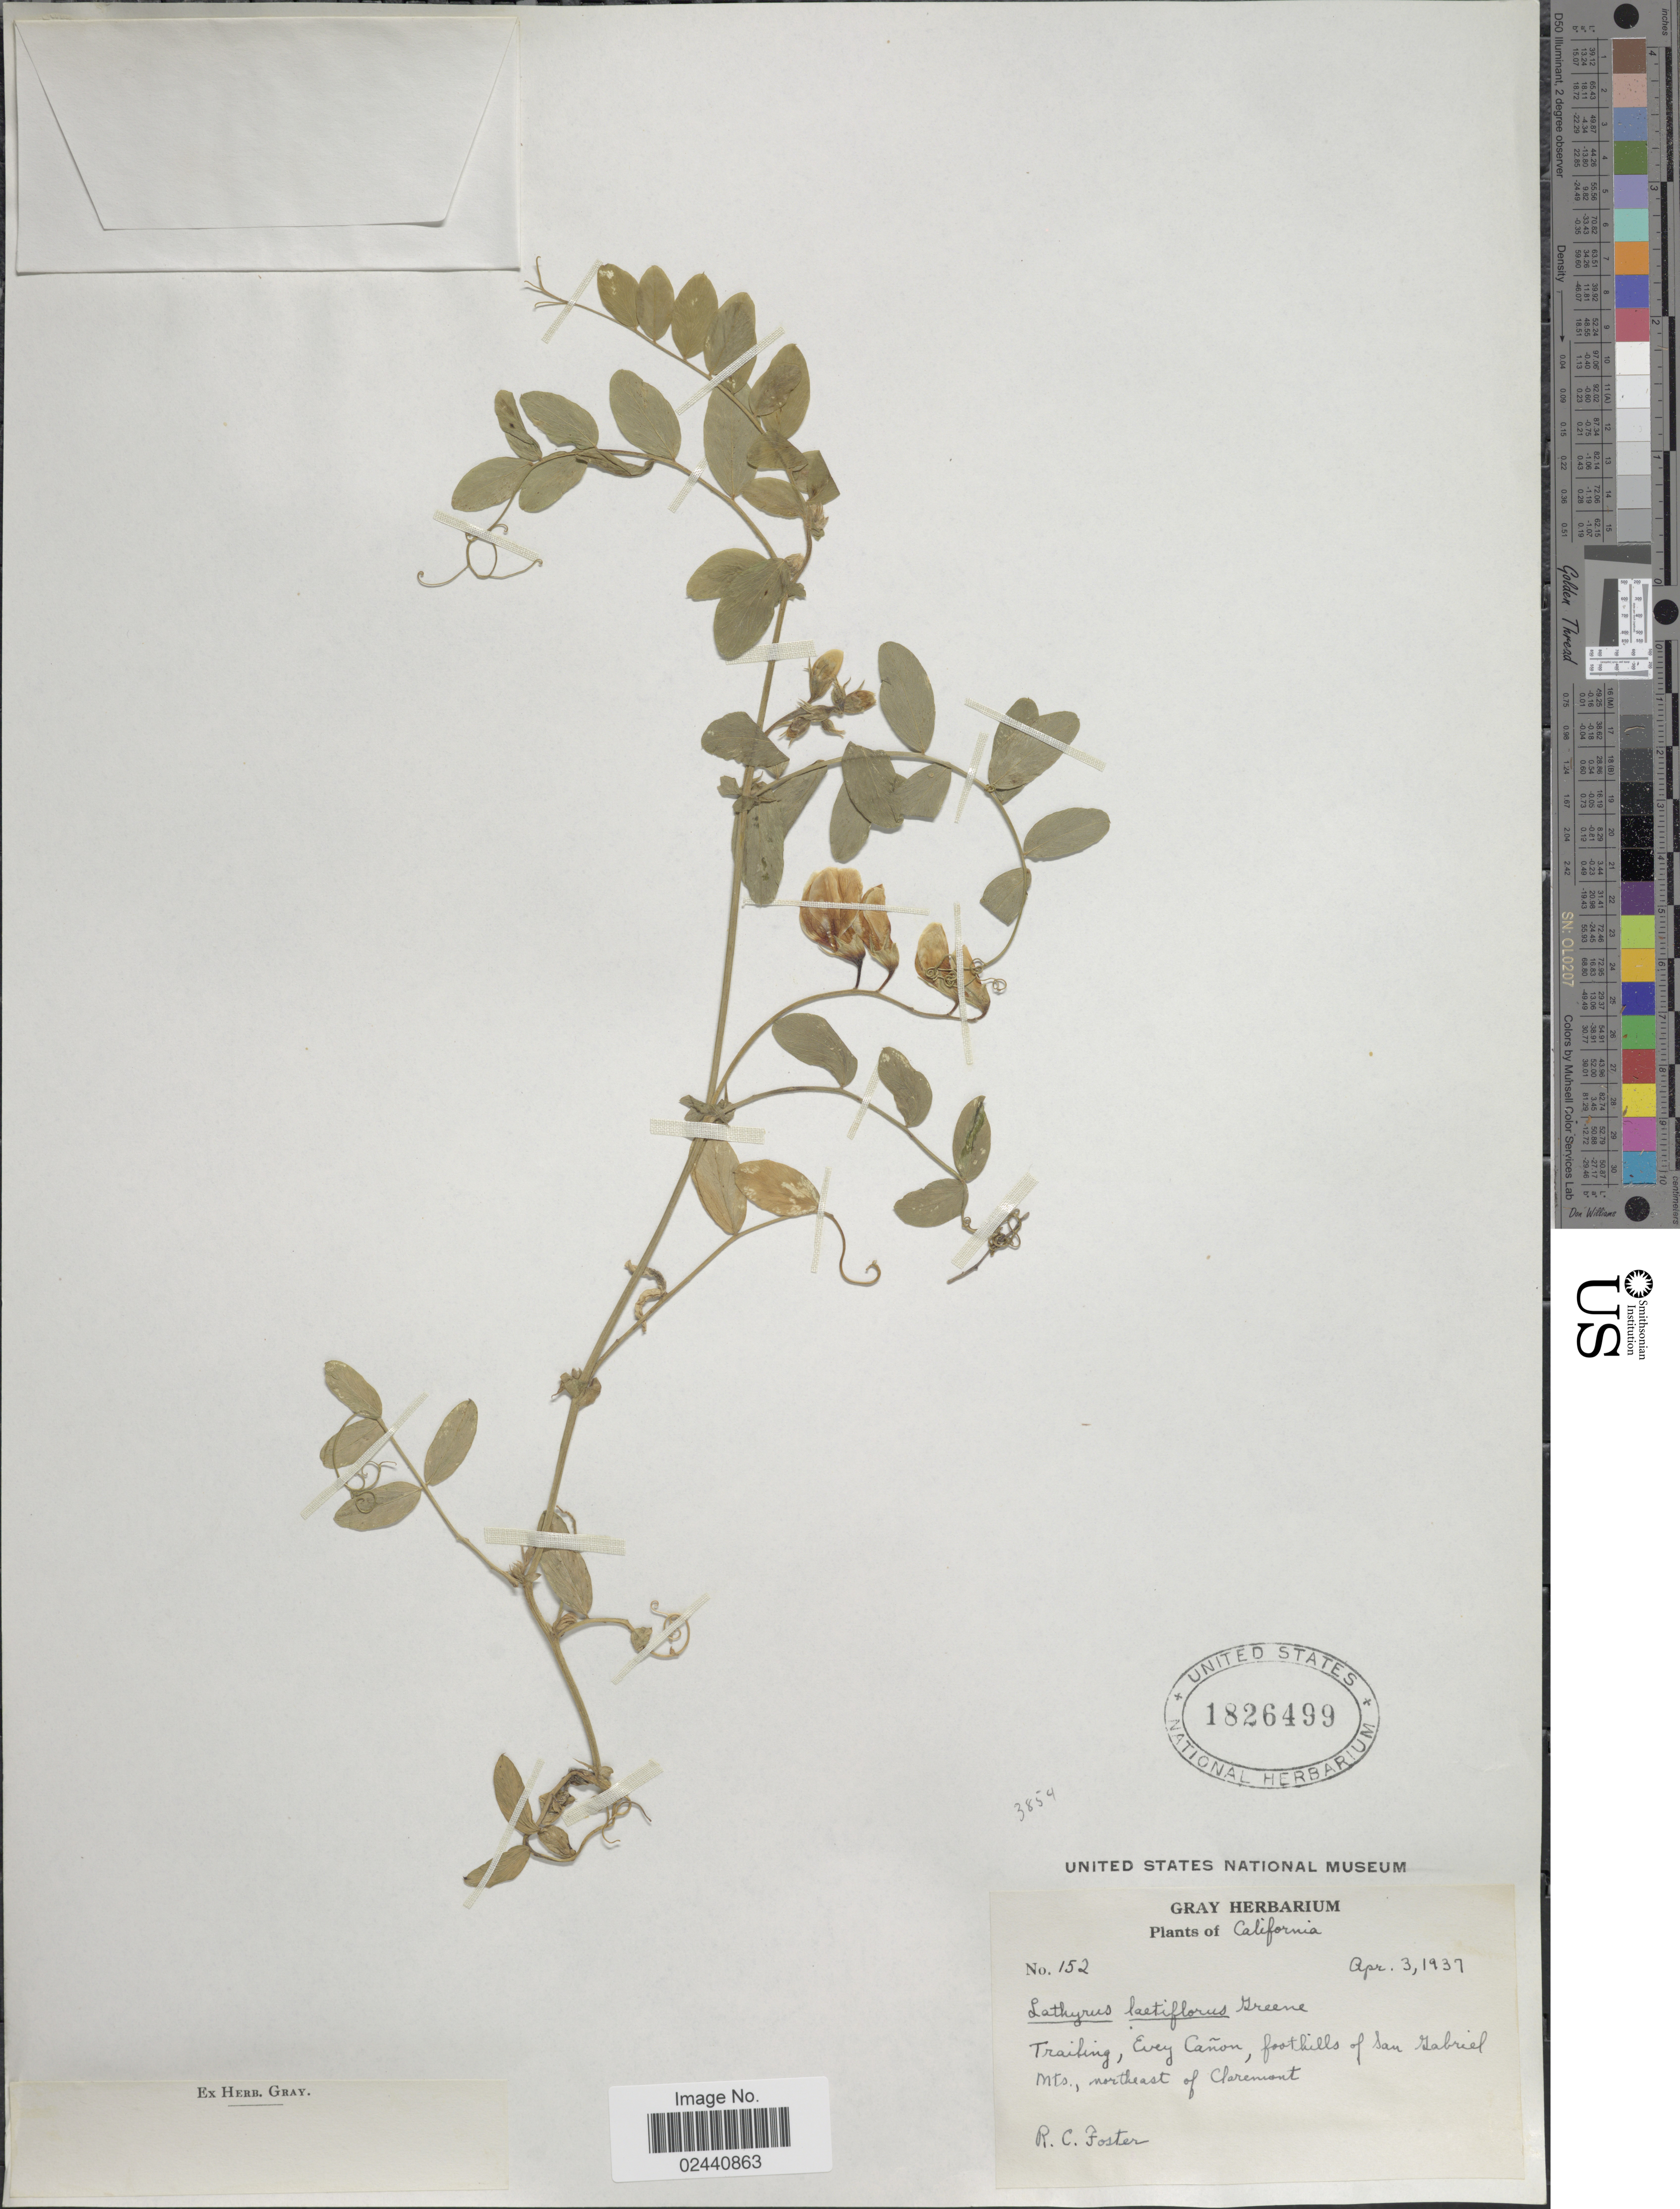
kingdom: Plantae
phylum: Tracheophyta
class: Magnoliopsida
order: Fabales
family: Fabaceae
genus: Lathyrus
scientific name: Lathyrus laetiflorus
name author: Greene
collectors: R. C. Foster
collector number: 152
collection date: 1937-04-03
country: United States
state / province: California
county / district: Los Angeles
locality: Trailing, Evey Canon, foothills of San Gabriel Mts., northeast of Claremont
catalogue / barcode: US 1826499